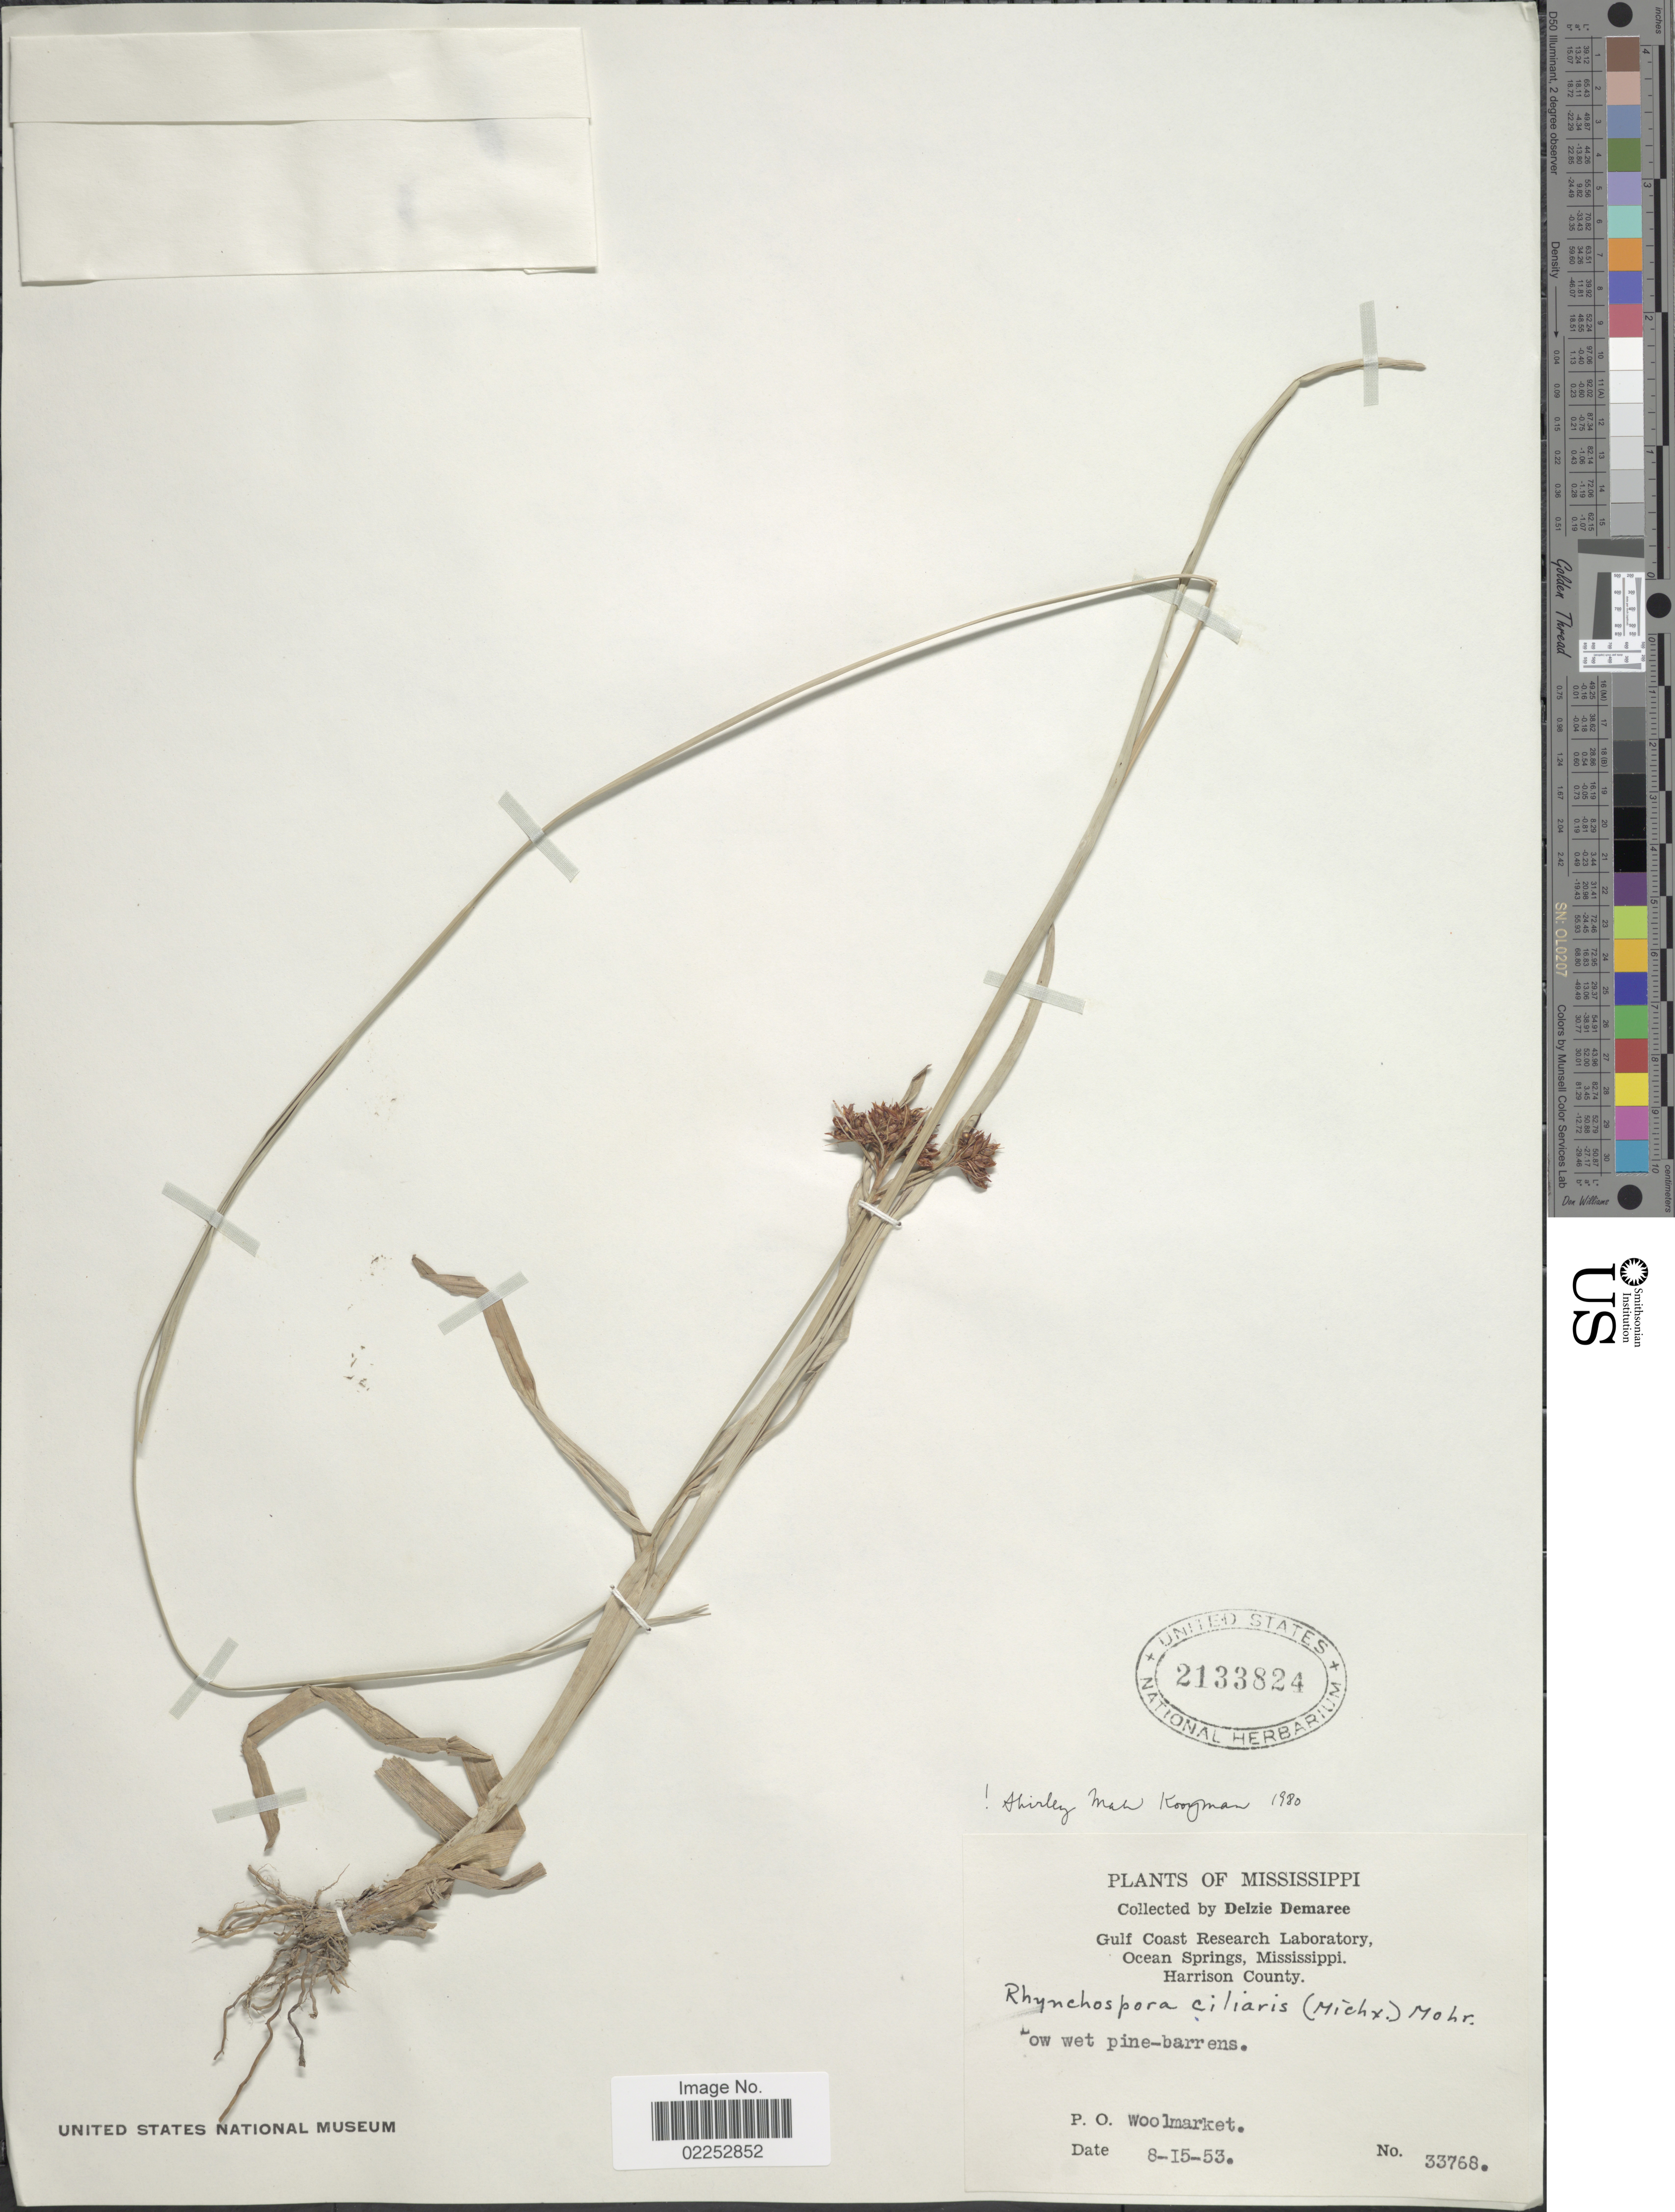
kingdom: Plantae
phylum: Tracheophyta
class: Liliopsida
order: Poales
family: Cyperaceae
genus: Rhynchospora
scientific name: Rhynchospora ciliaris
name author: (Michx.) C. Mohr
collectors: D. Demaree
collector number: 33768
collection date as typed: Transcribed d/m/y: 15/8/53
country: United States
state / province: Mississippi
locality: P. O. Woolmarket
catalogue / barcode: US 2133824